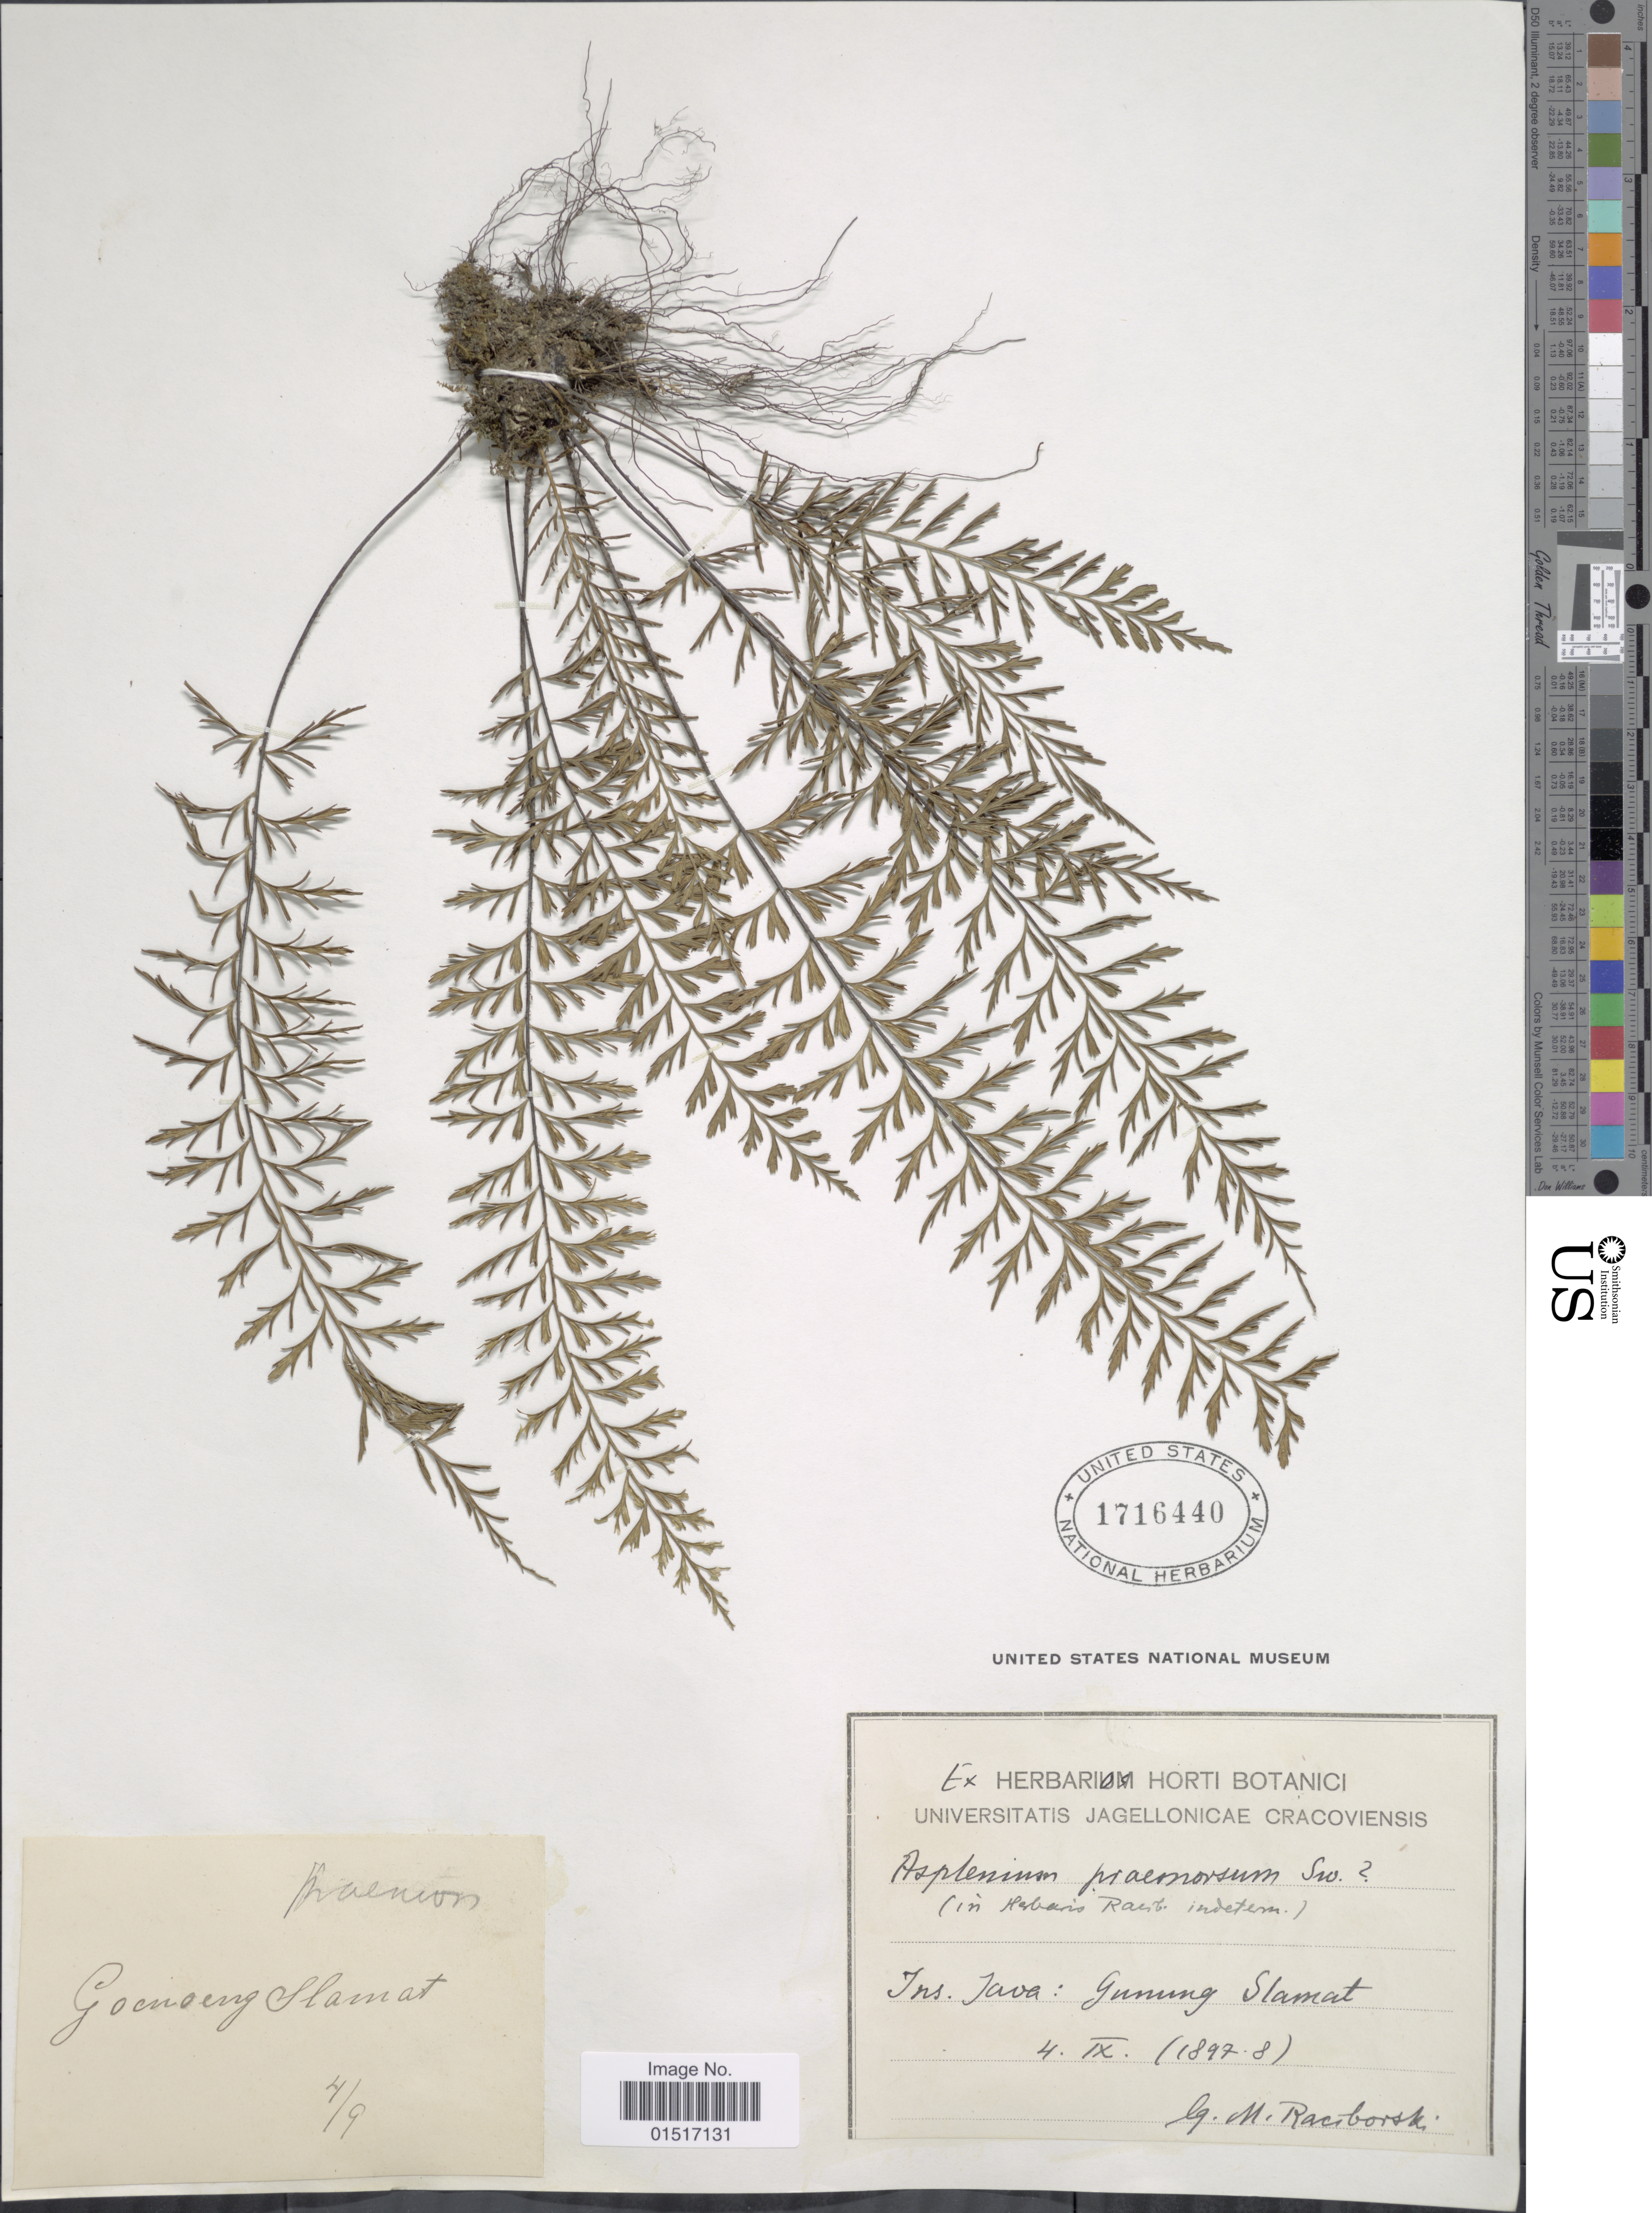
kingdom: Plantae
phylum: Tracheophyta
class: Polypodiopsida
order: Polypodiales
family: Aspleniaceae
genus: Asplenium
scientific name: Asplenium stereophyllum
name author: Kunze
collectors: M. Raciborski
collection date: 1897-09-04/1898-09-04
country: Indonesia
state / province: Java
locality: Goenoeng Slamat. Ins. Java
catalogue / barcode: US 1716440